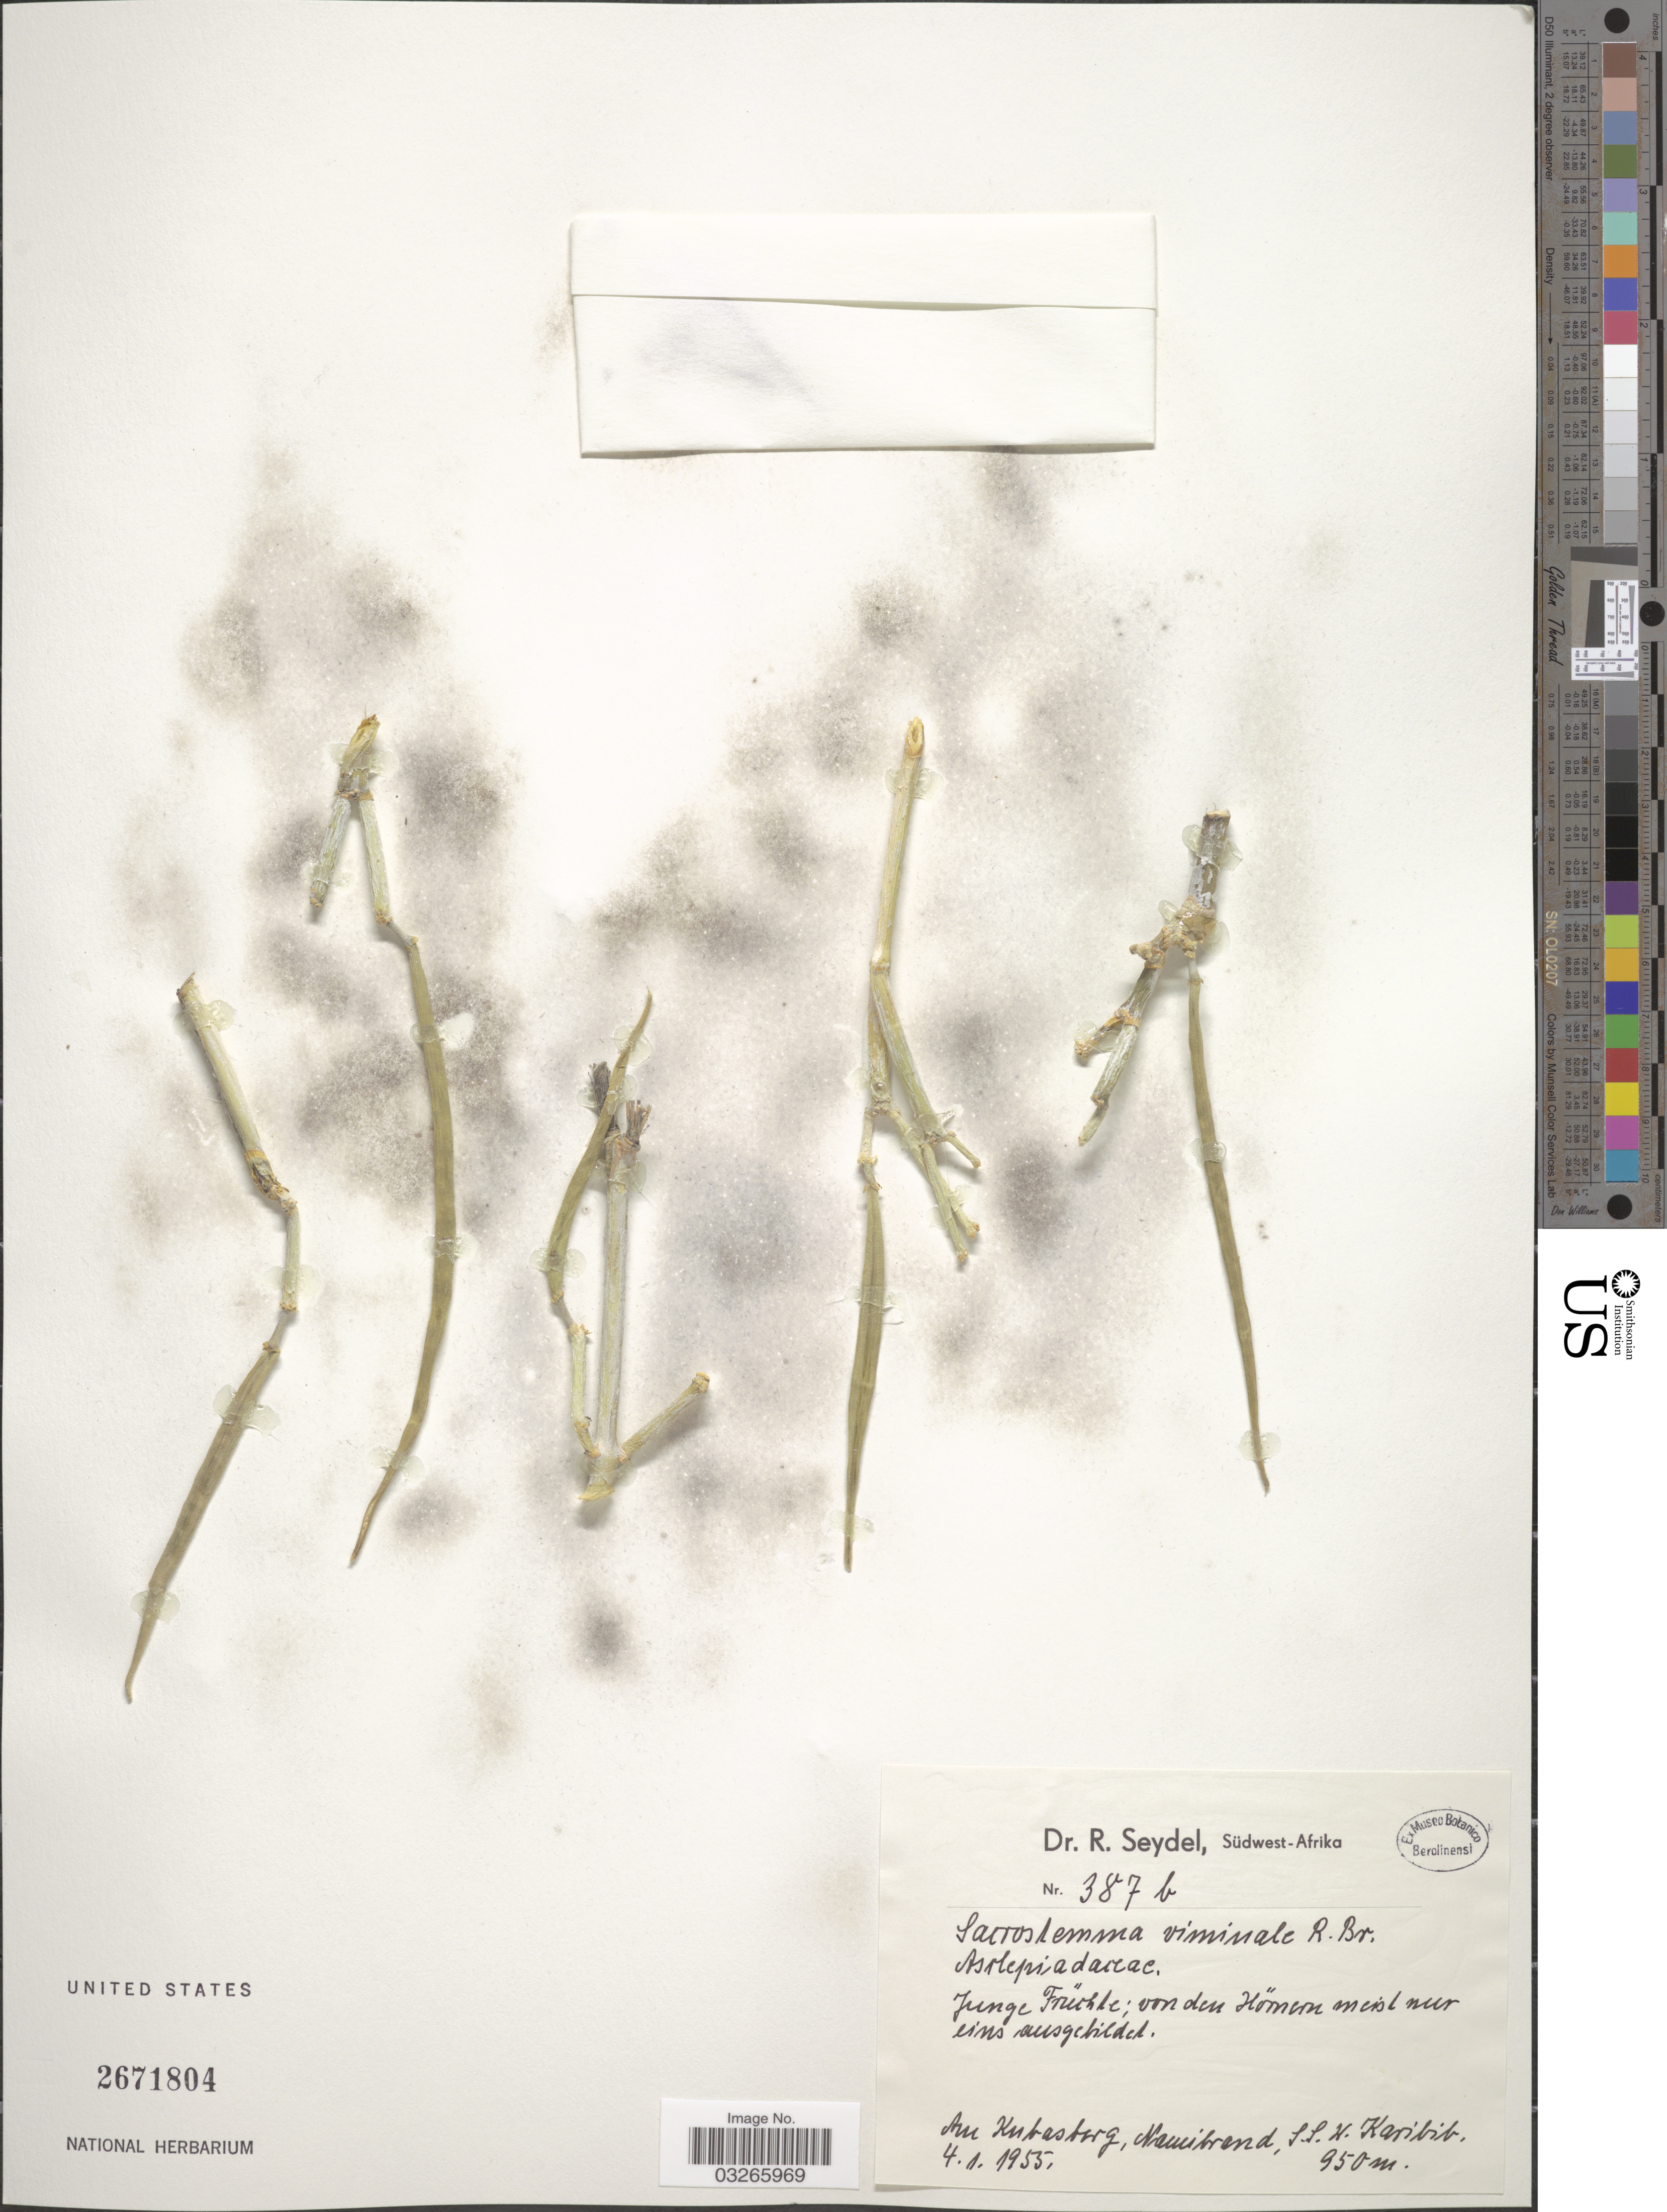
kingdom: Plantae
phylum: Tracheophyta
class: Magnoliopsida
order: Gentianales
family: Apocynaceae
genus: Sarcostemma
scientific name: Sarcostemma viminale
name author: (Linn) R. Br.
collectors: R. Seydel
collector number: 387b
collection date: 1955-01-04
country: Namibia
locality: Südwest-Afrika. Am Kubasberg, Namibrand, S.S.W. Karibib.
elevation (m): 950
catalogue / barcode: US 2671804